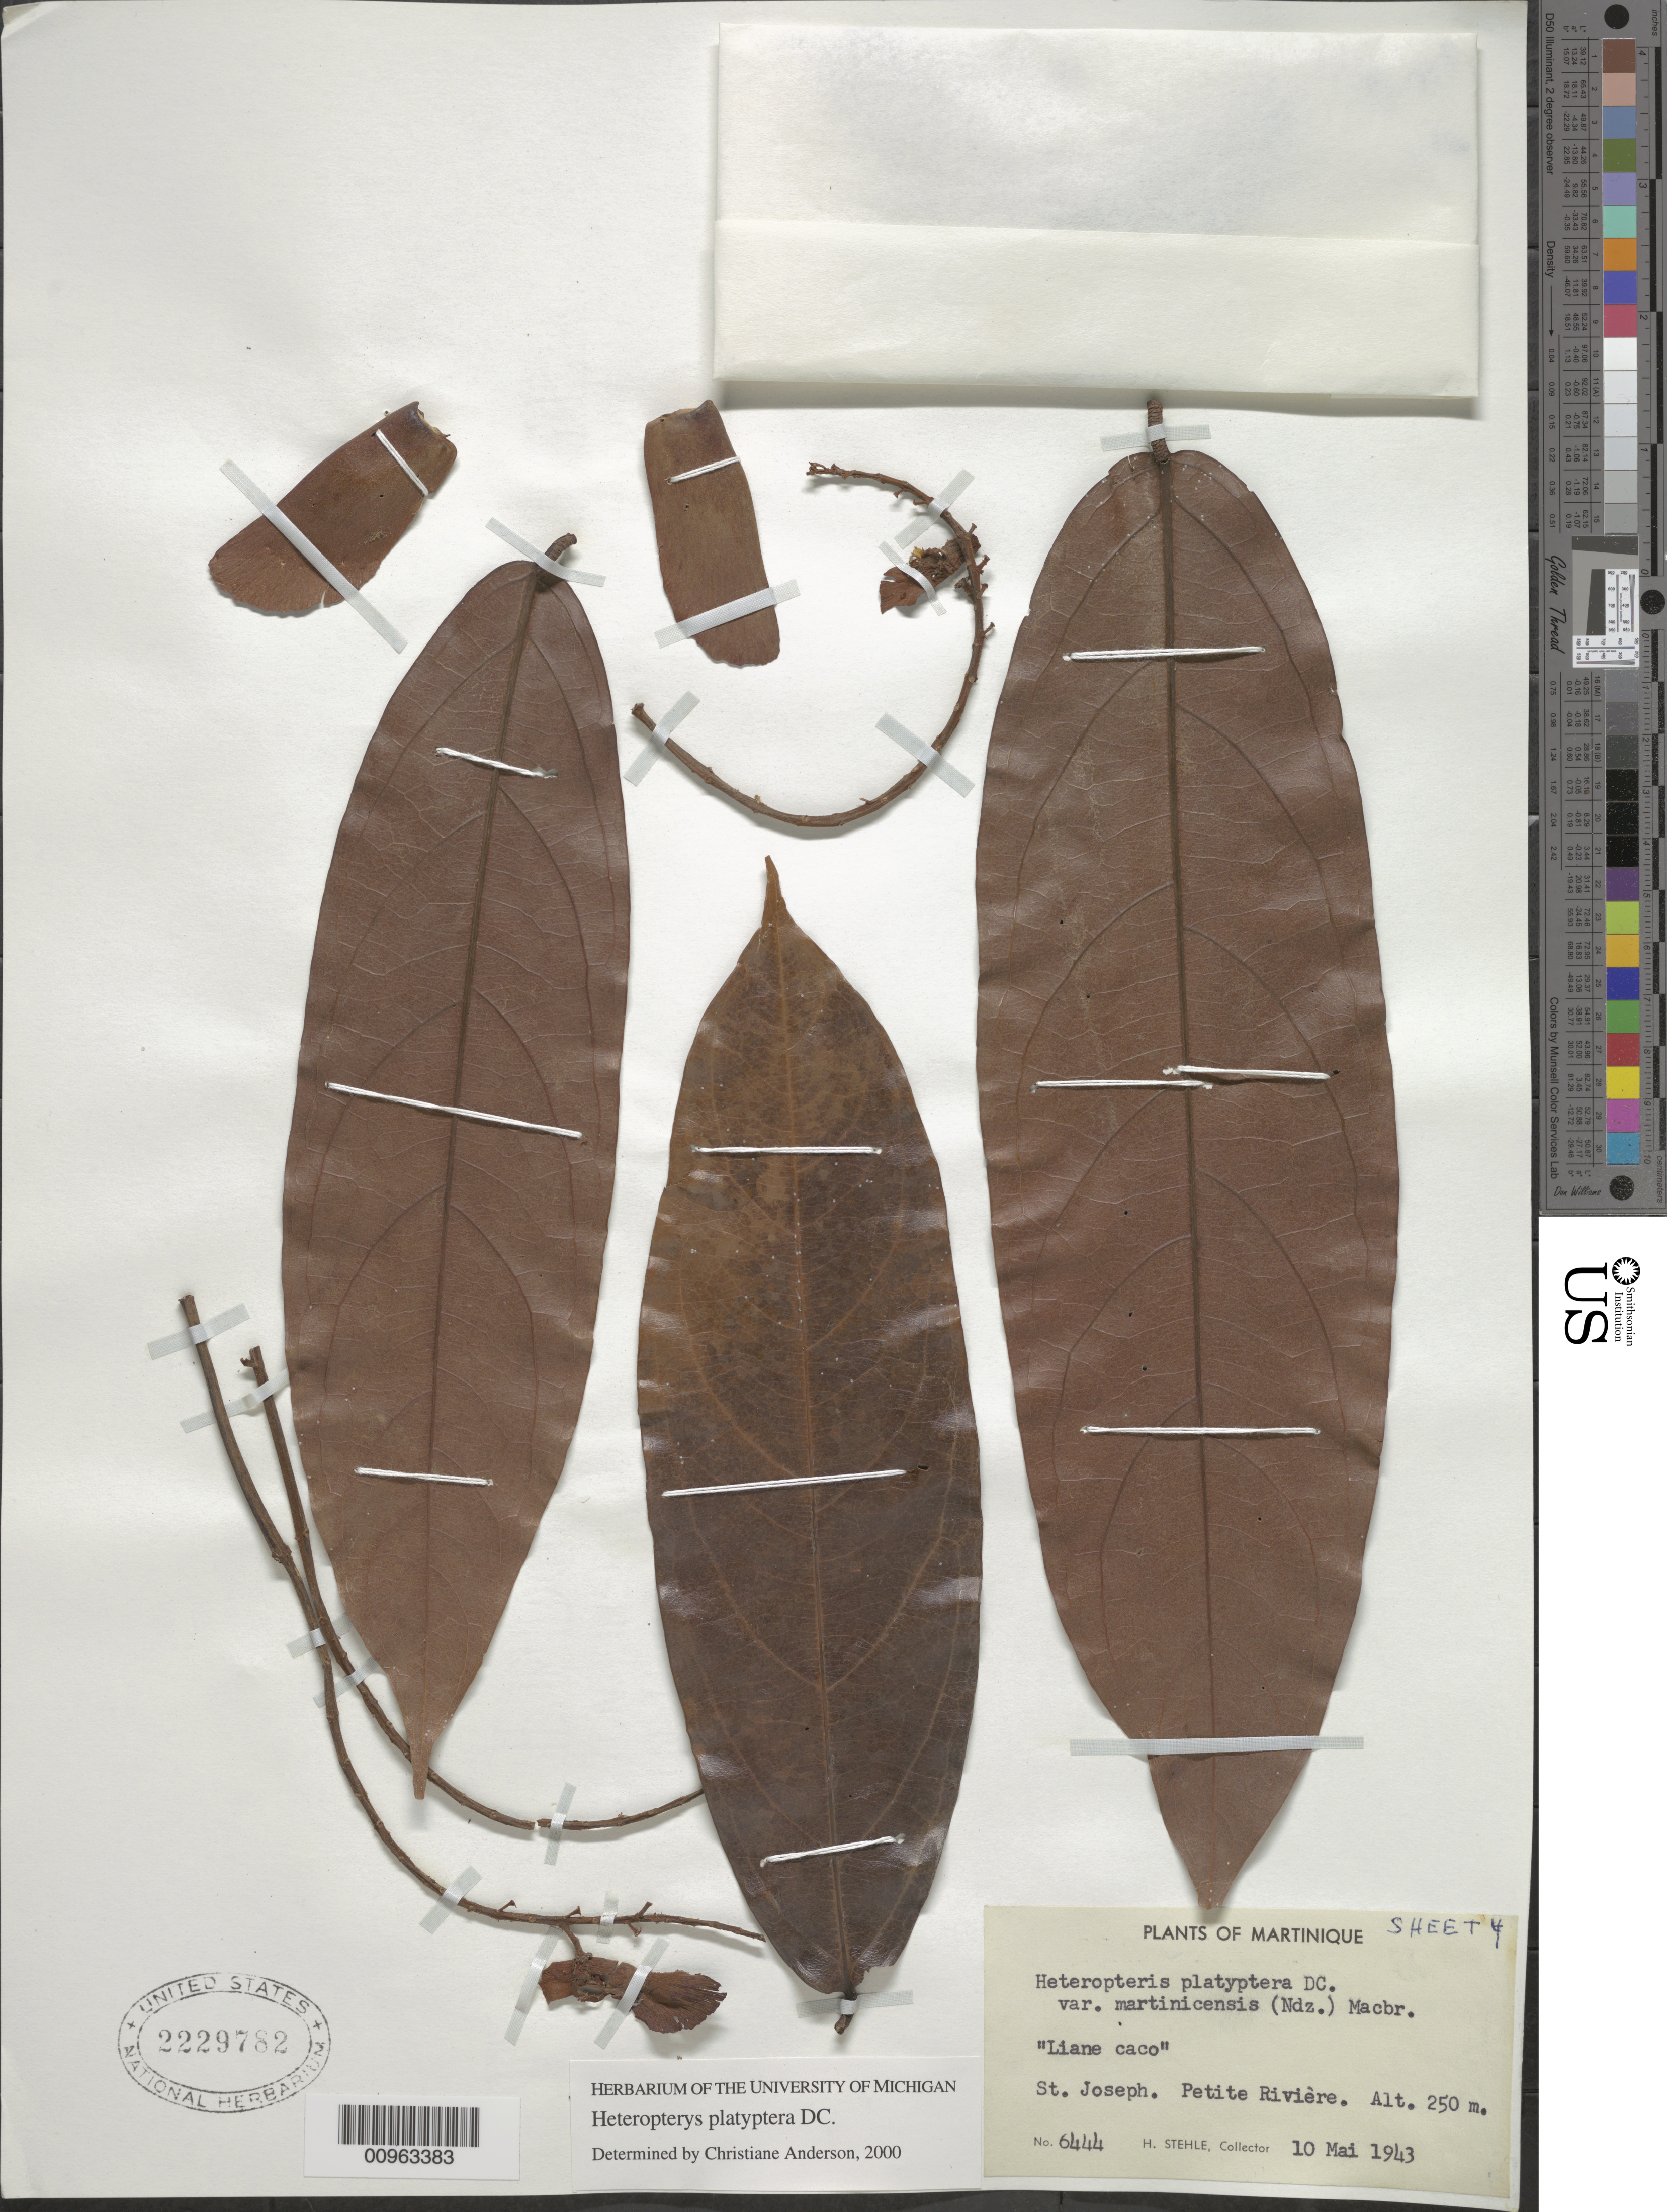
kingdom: Plantae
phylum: Tracheophyta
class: Magnoliopsida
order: Malpighiales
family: Malpighiaceae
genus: Heteropterys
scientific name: Heteropterys platyptera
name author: DC.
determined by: Anderson, C.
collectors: H. Stehlé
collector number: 6444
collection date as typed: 10 May 1943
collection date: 1943-05-10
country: Martinique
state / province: Fort-de-France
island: Martinique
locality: Petite Rivière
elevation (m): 250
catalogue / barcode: US 2229782